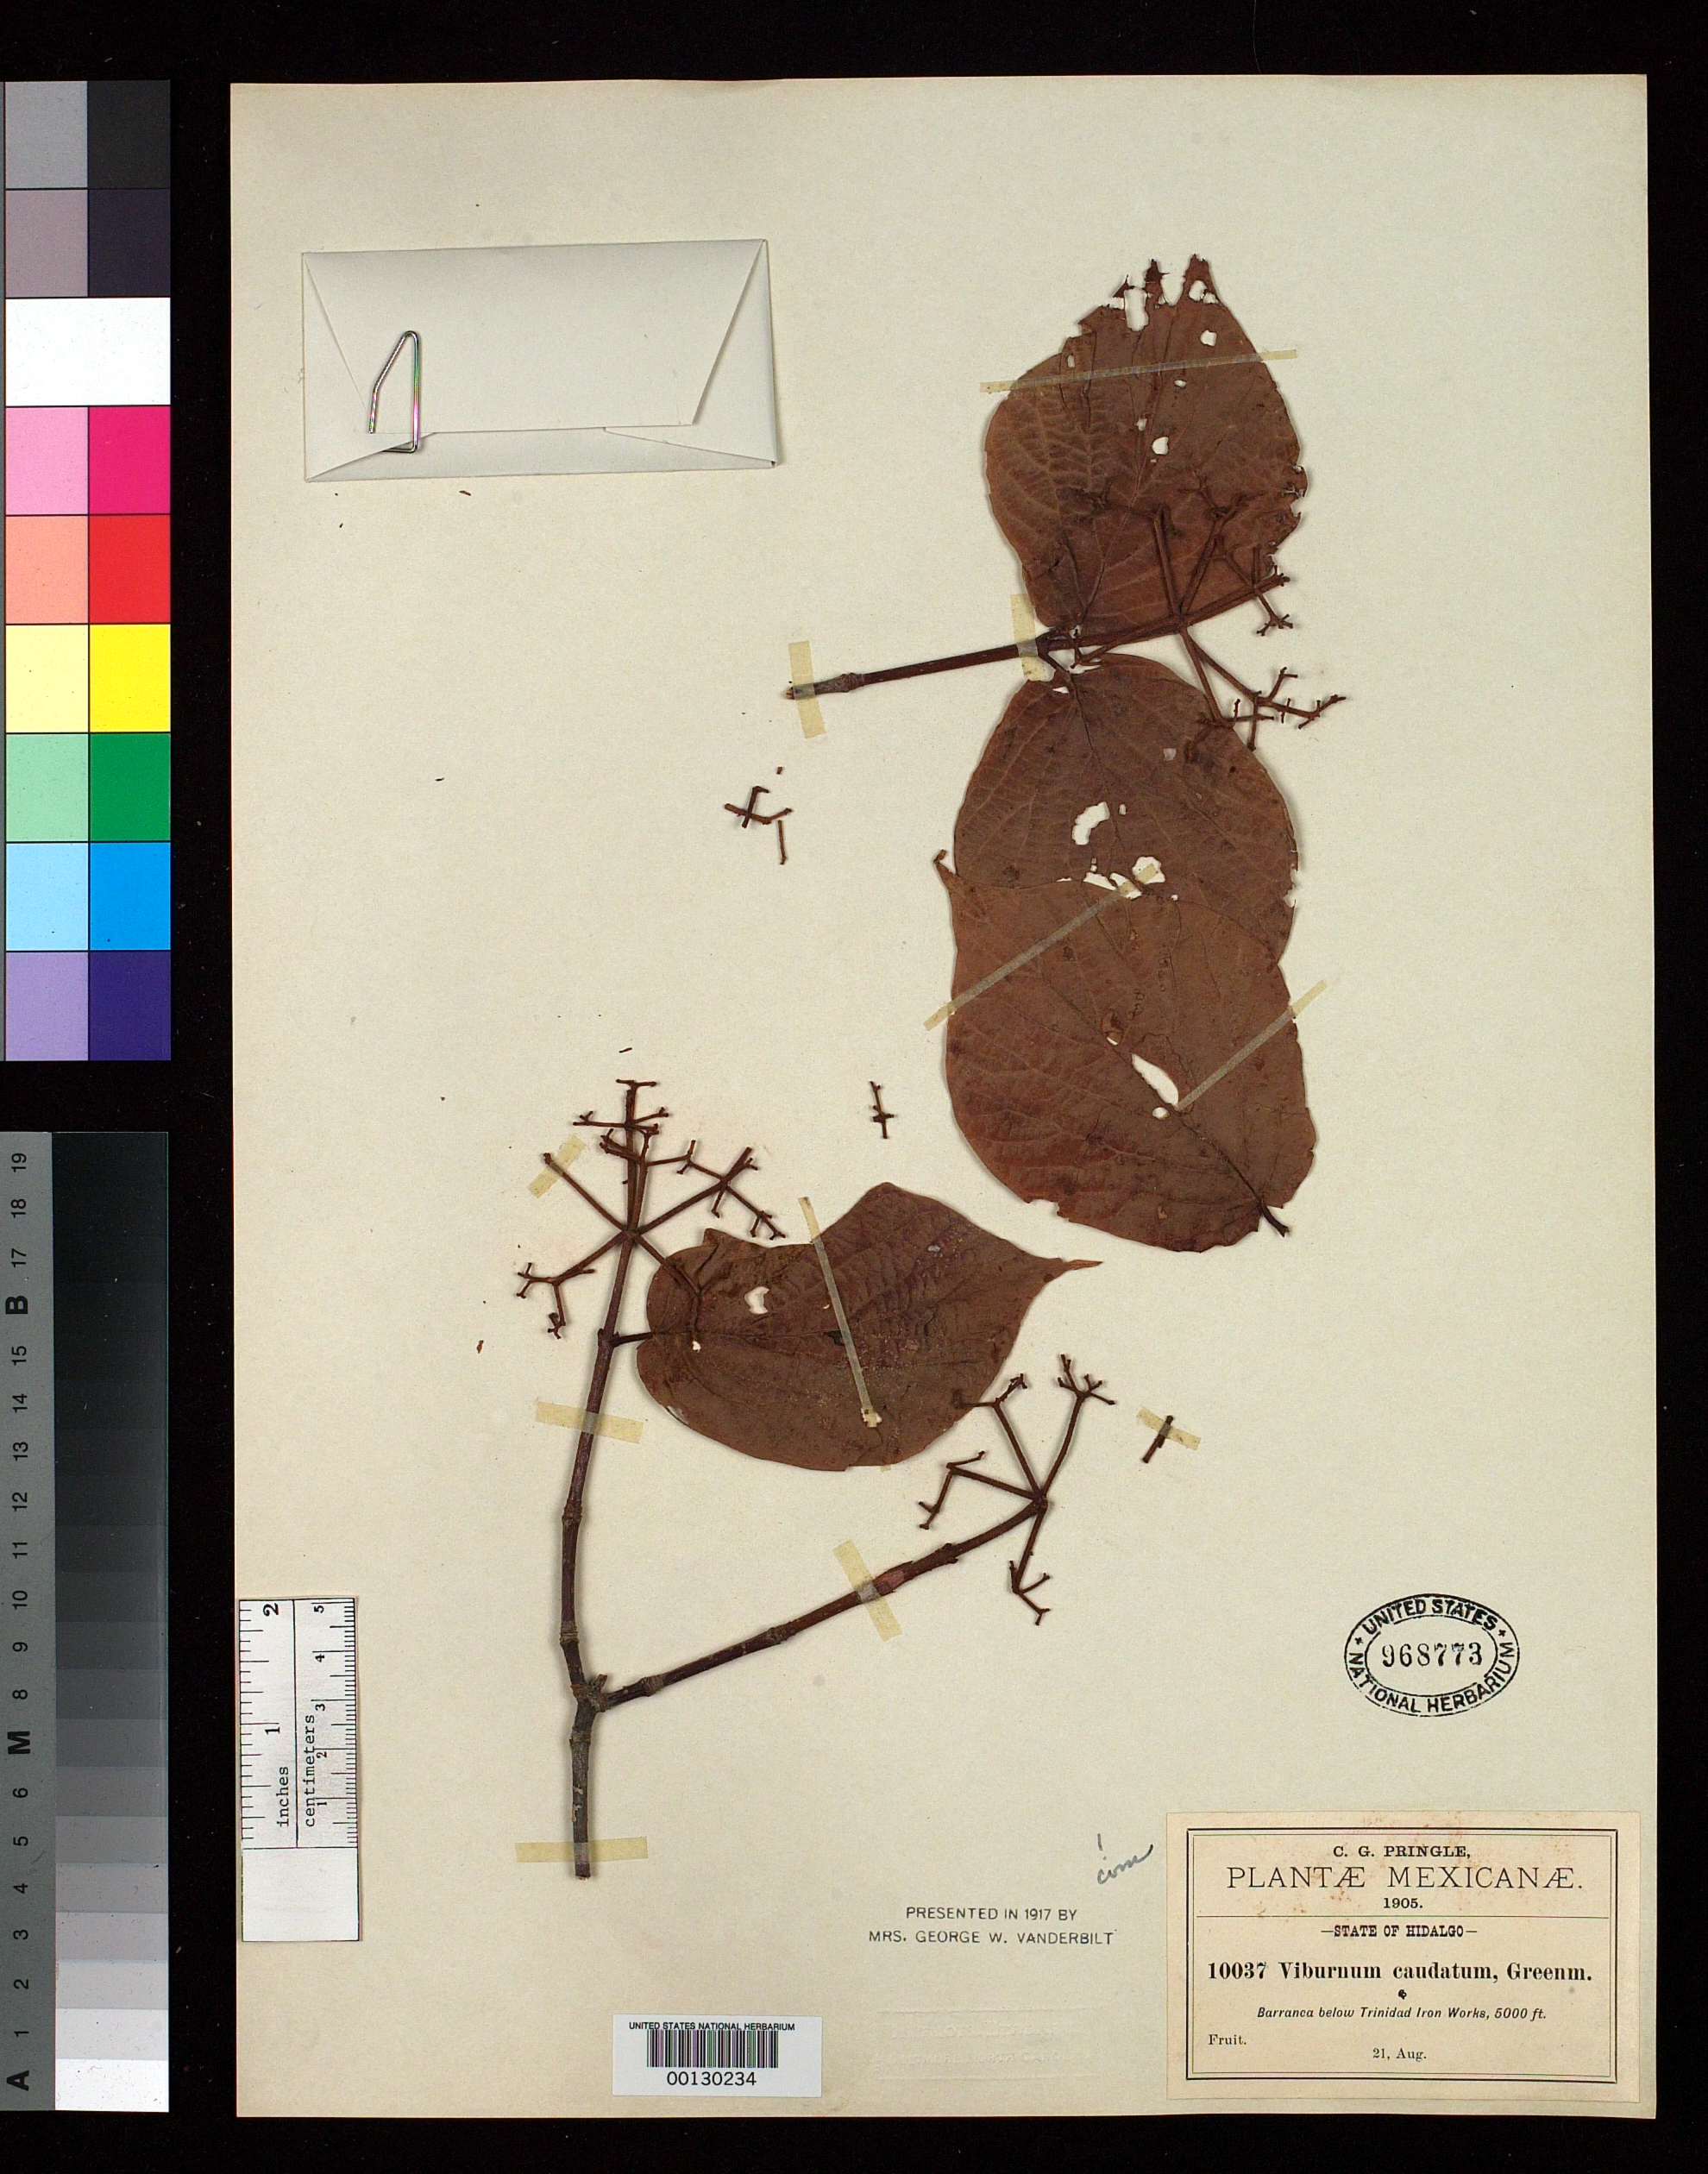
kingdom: Plantae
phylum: Tracheophyta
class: Magnoliopsida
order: Dipsacales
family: Viburnaceae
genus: Viburnum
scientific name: Viburnum caudatum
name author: Greenm.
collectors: C. G. Pringle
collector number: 10037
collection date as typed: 21 Aug 1905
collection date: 1905-08-21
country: Mexico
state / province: Hidalgo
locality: Barranca below Trinidad Iron Works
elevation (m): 1524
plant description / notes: Was filed in type herbarium, but is not a type (not even cited in protologue!); moved to main herbarium, Oct. 2014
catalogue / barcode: US 968773